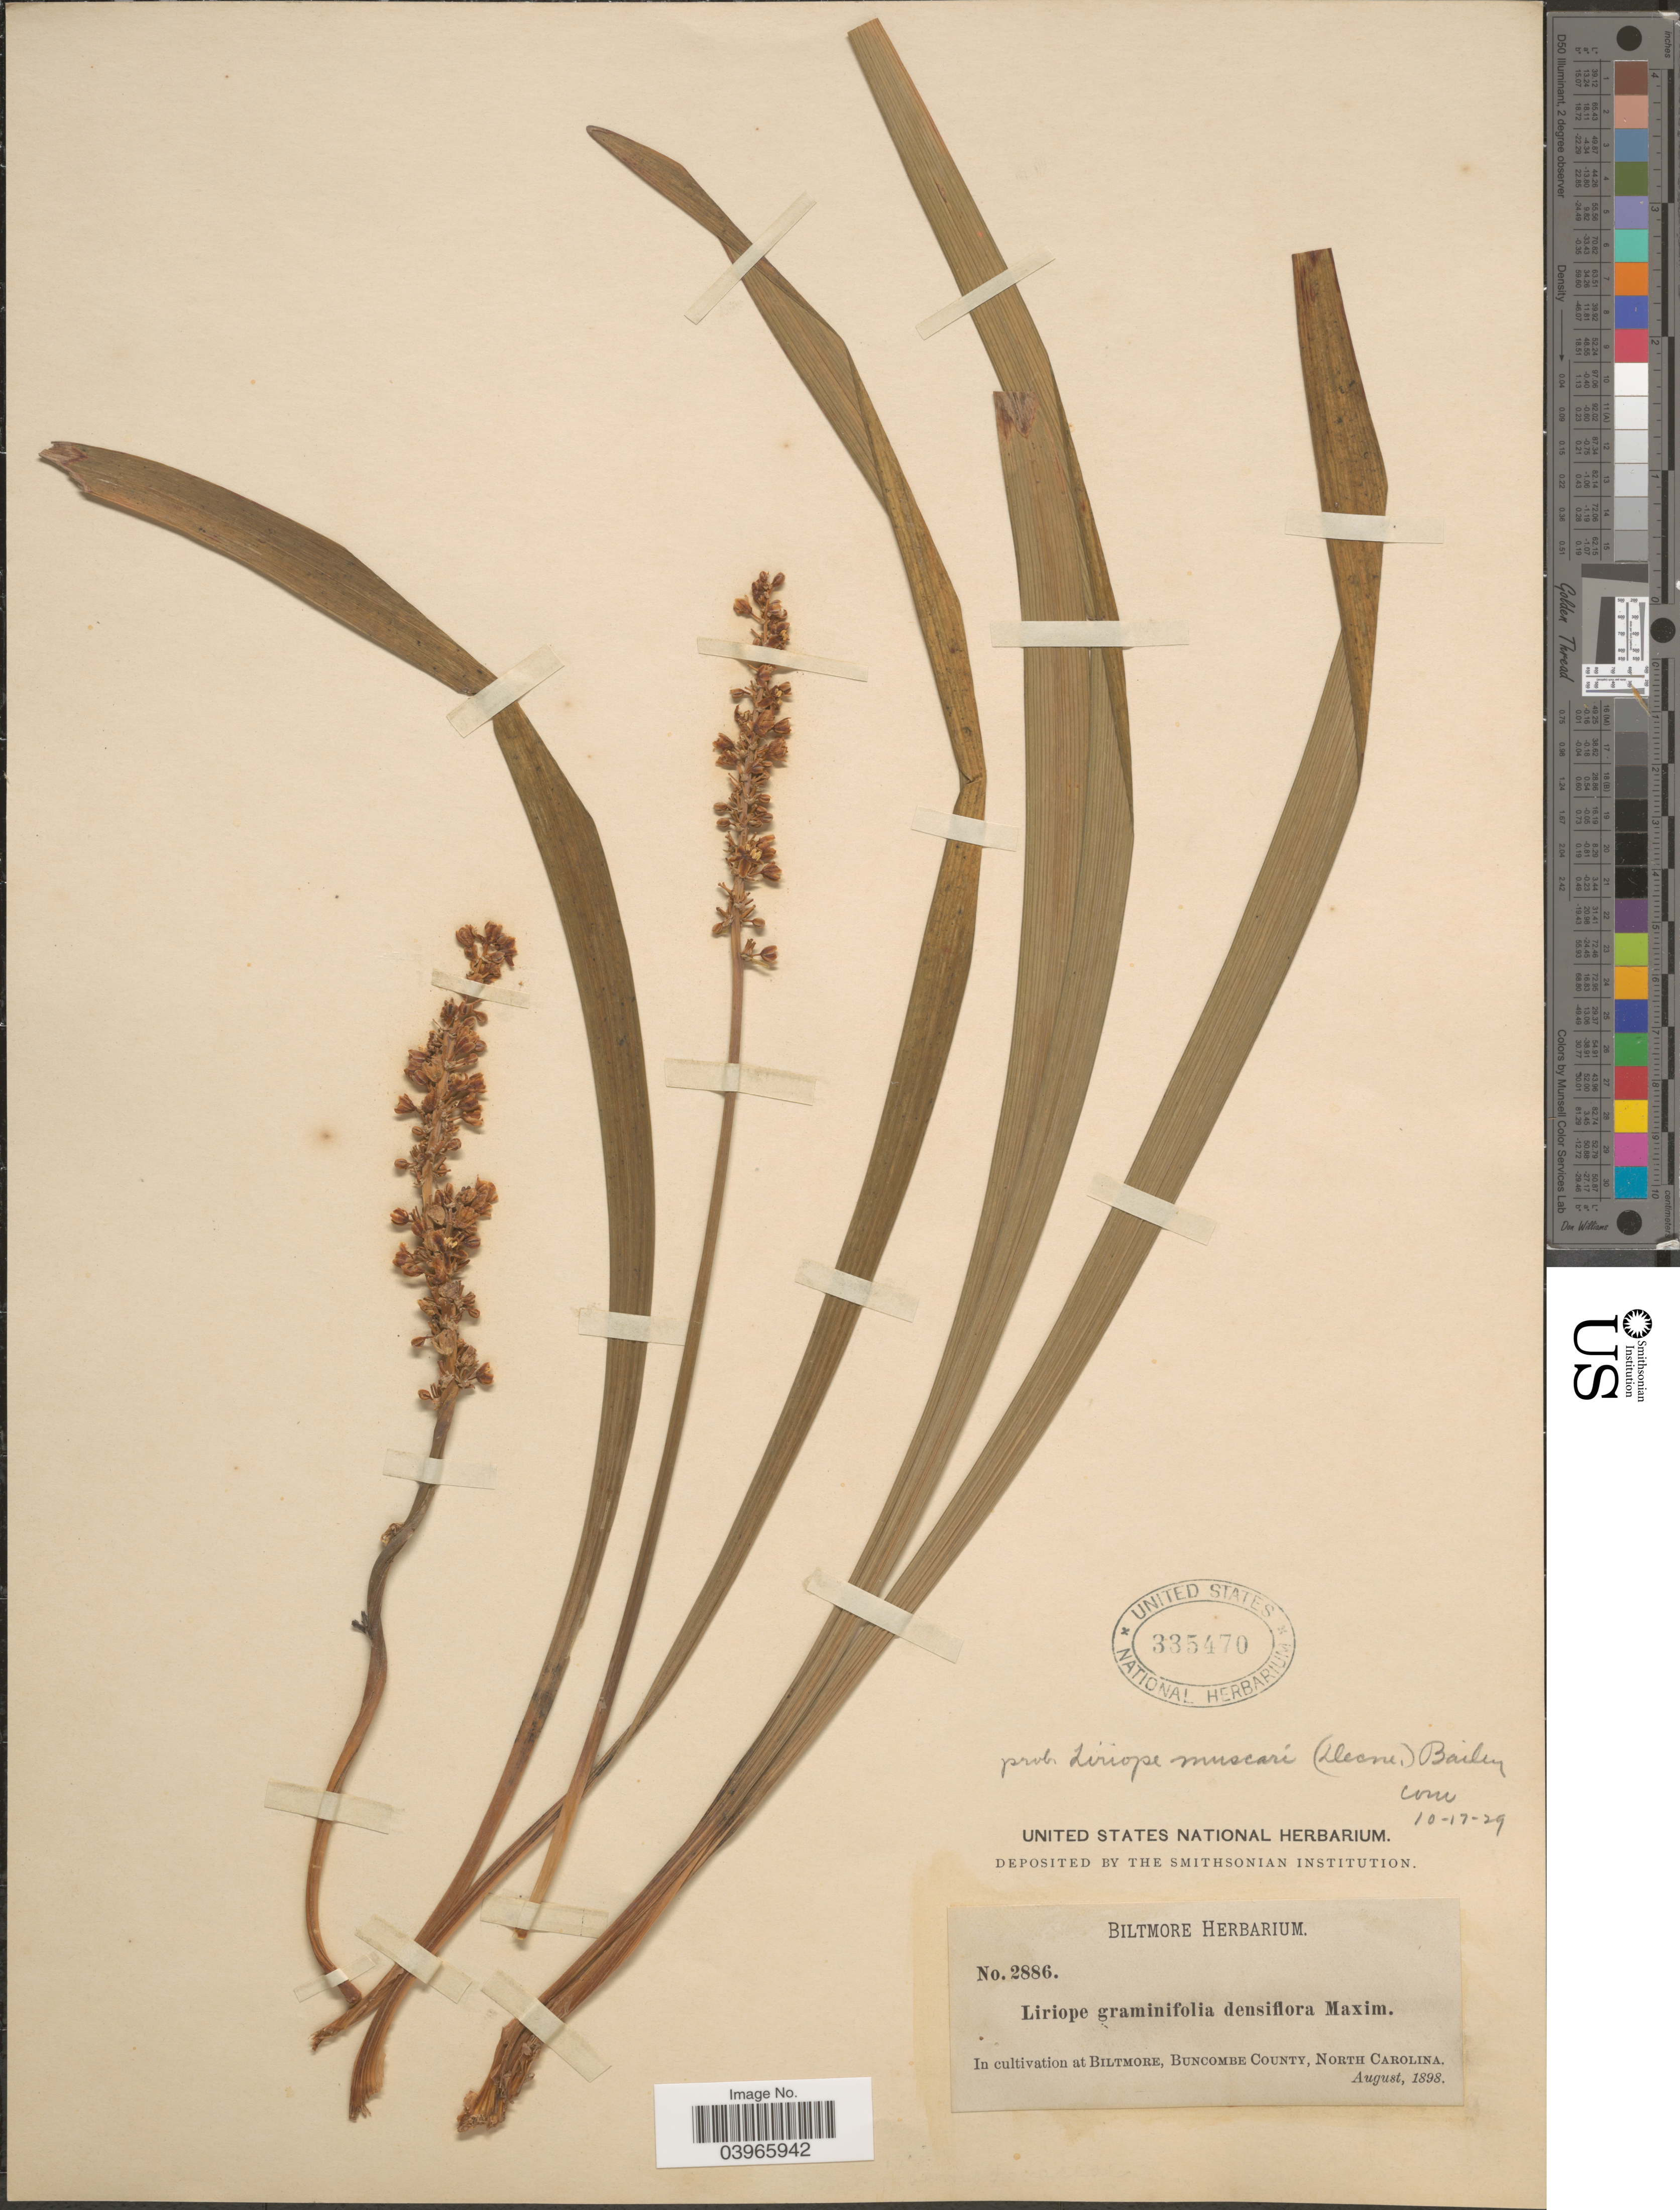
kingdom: Plantae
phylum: Tracheophyta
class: Liliopsida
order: Asparagales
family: Asparagaceae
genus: Liriope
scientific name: Liriope graminifolia var. densiflora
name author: Maxim. ex Baker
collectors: ex herb. Biltmore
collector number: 2886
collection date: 1898-08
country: United States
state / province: North Carolina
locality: At Biltmore, Buncombe County.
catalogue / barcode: US 335470